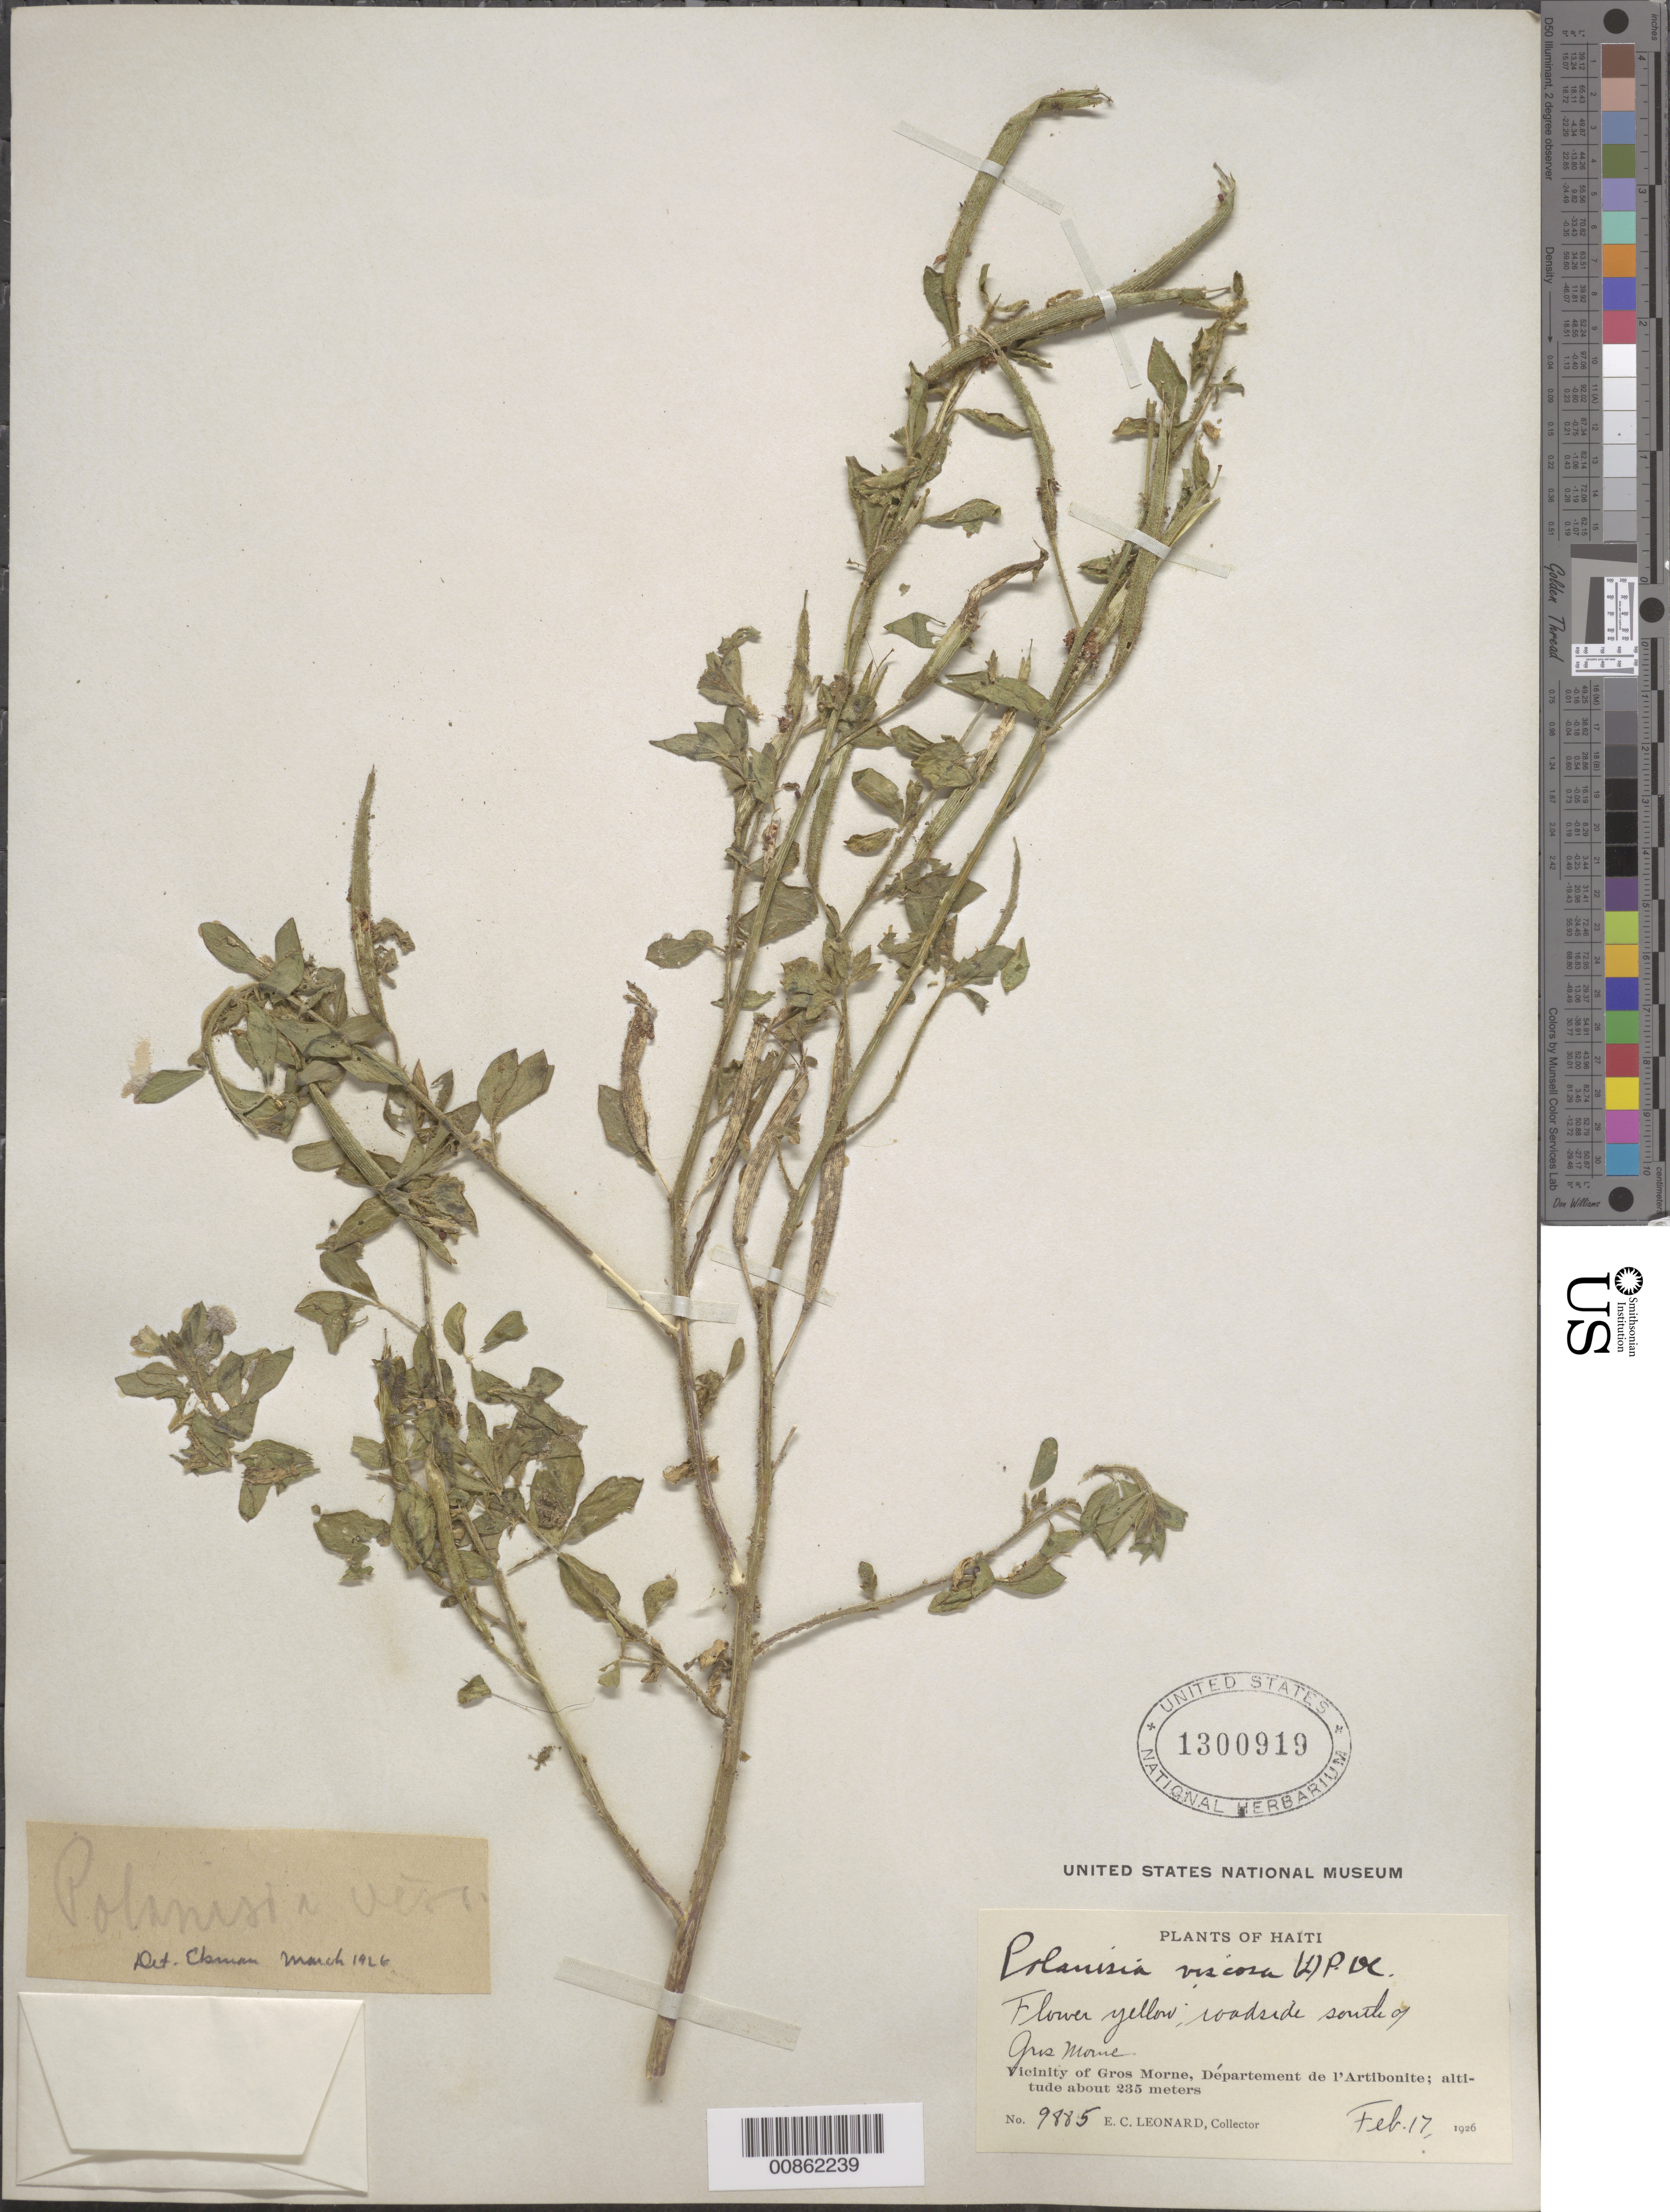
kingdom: Plantae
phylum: Tracheophyta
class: Magnoliopsida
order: Brassicales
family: Cleomaceae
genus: Arivela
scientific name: Arivela viscosa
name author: (L.) Raf.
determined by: Strong, M. T., (US), Smithsonian Institution - National Museum of Natural History (UNITED STATES)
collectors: E. C. Leonard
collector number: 9885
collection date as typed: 17 Feb 1926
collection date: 1926-02-17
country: Haiti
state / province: Artibonite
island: Hispaniola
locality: South of Gros Morne.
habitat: Roadside.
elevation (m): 235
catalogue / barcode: US 1300919